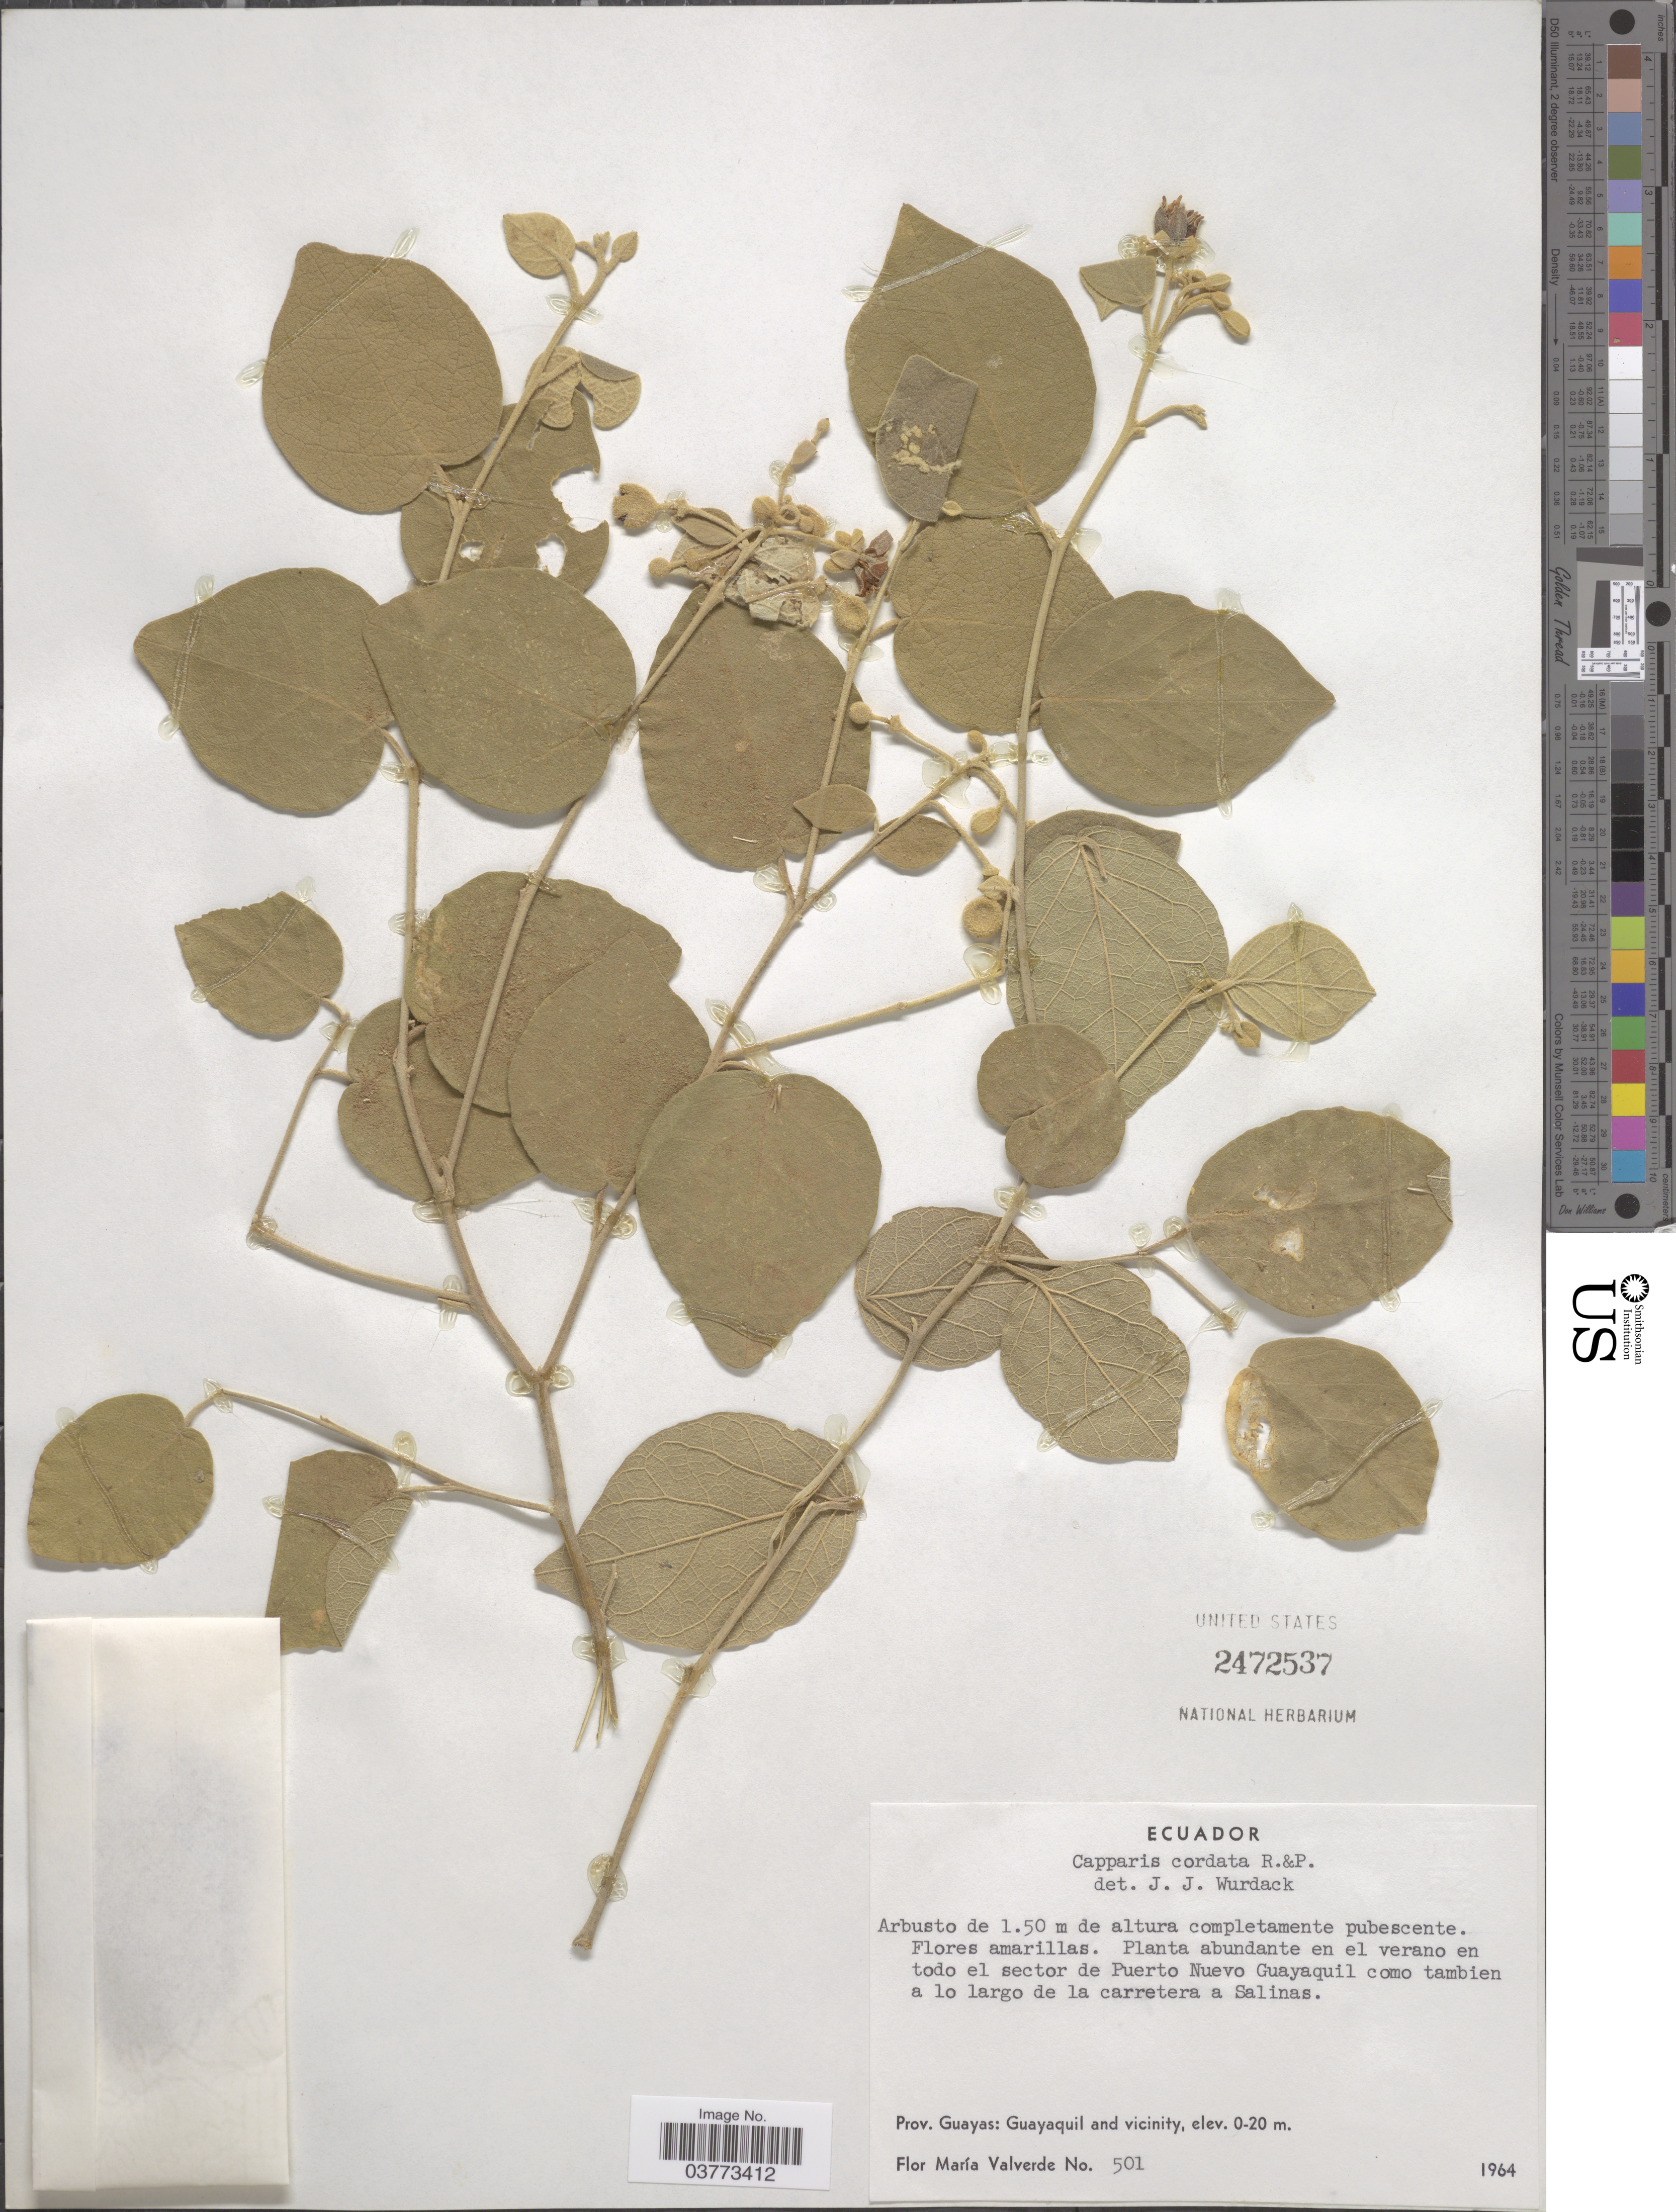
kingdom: Plantae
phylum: Tracheophyta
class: Magnoliopsida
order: Brassicales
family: Capparaceae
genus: Capparicordis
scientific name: Capparicordis crotonoides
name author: (Kunth) Iltis & Cornejo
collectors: F. M. Valverde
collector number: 501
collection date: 1964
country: Ecuador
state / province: Guayas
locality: En todo el sector de Puerto Nuevo Guayaquil como tambien a lo largo de la carretera a Salinas. Guayaquil and vicinity.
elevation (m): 0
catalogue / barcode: US 2472537